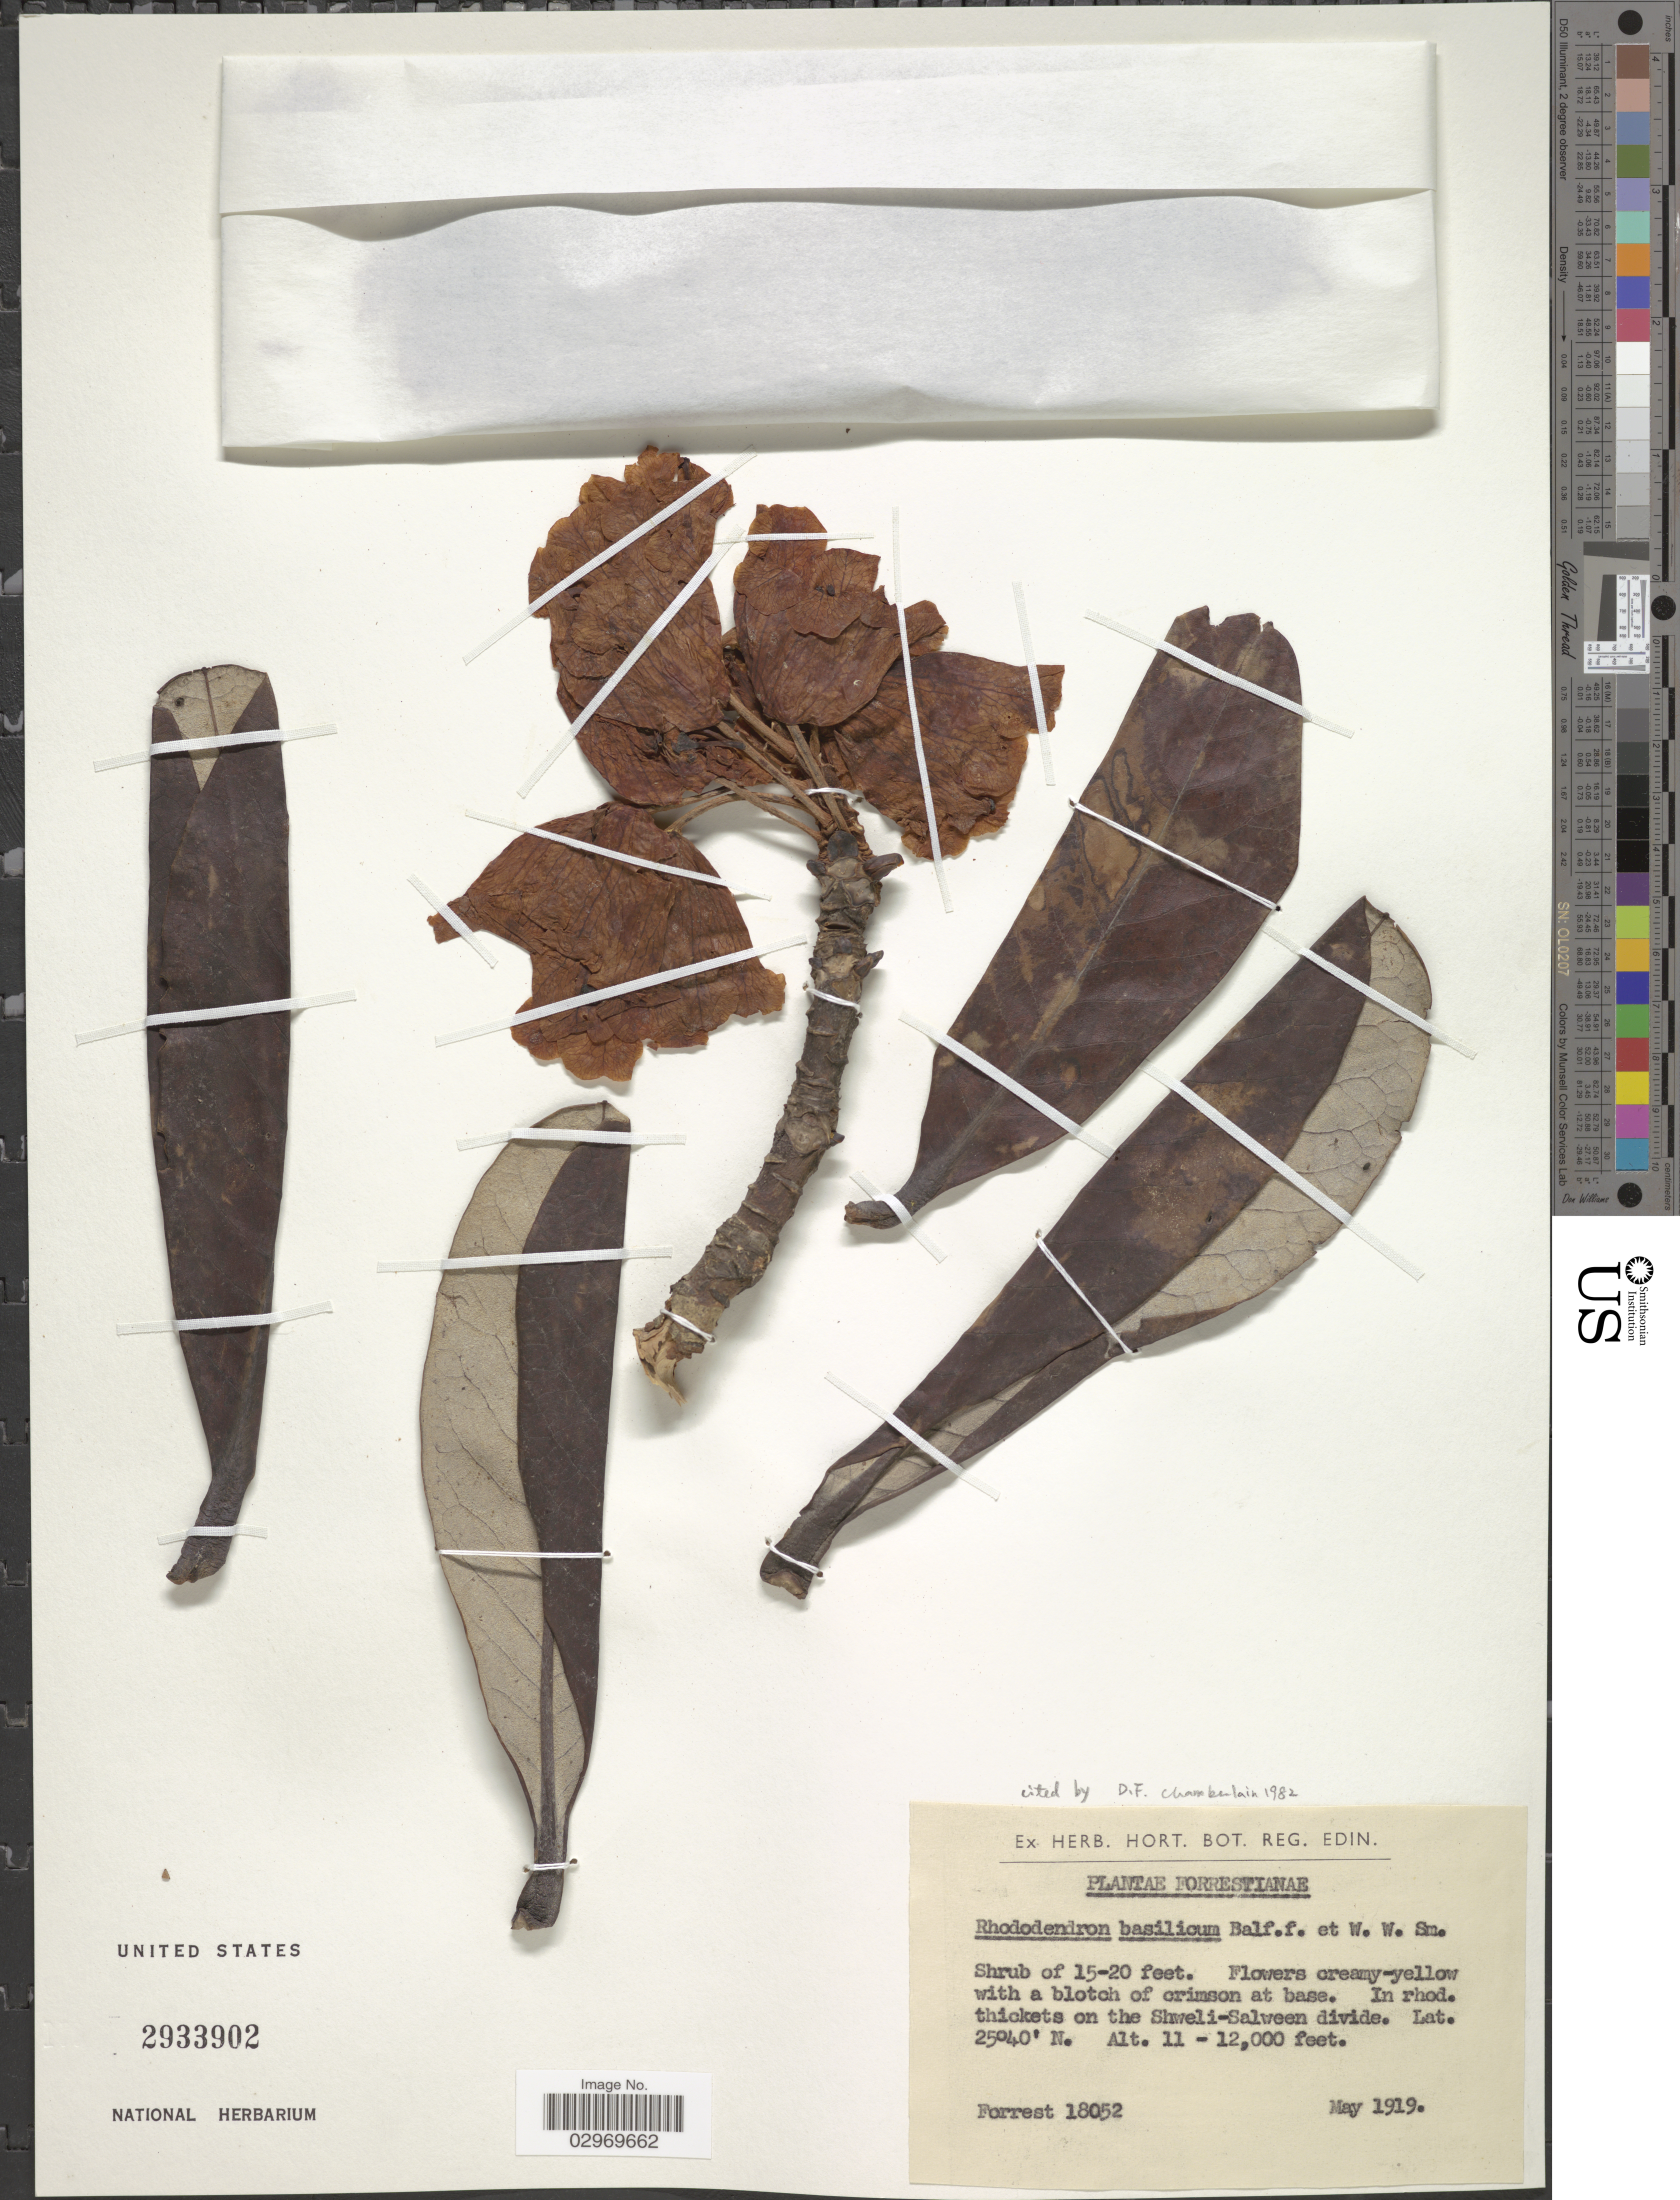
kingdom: Plantae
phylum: Tracheophyta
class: Magnoliopsida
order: Ericales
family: Ericaceae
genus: Rhododendron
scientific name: Rhododendron basilicum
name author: Balf. f. & W.W. Sm.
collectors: -. Forrest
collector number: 18052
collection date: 1919-05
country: China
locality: In rhod. thickets on the Shweli-Salween divide.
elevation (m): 3353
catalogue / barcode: US 2933902